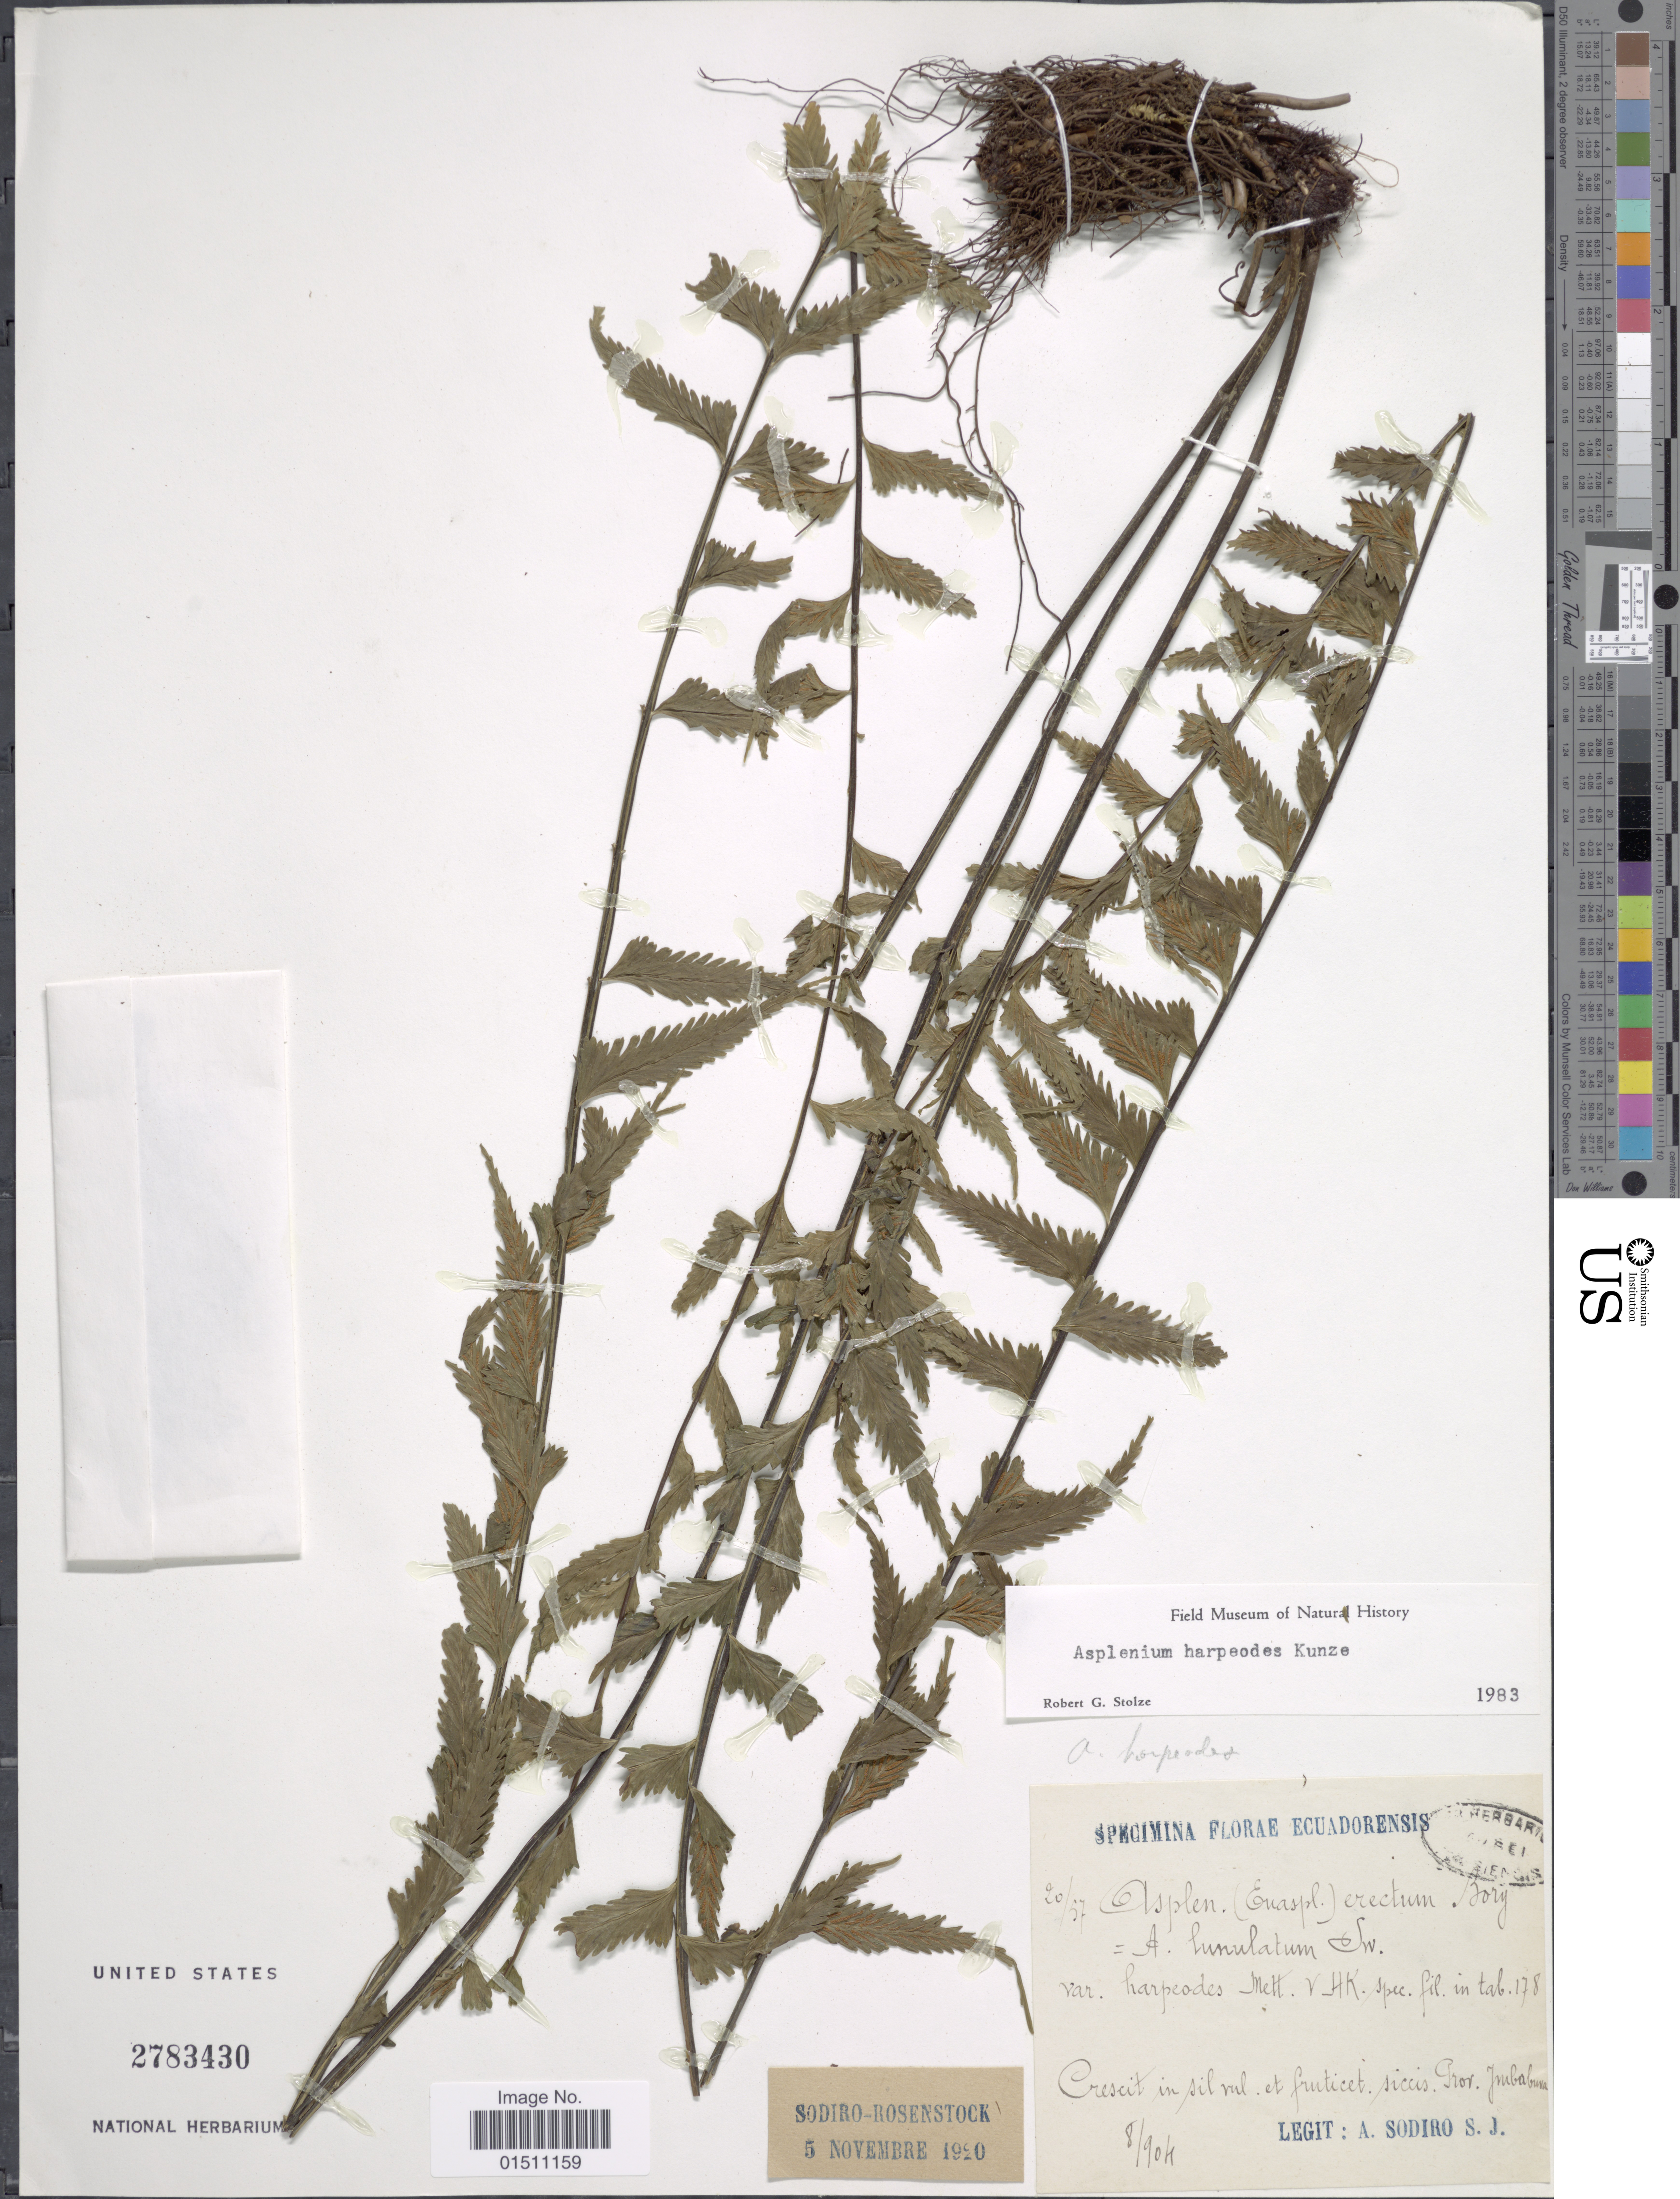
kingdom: Plantae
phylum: Tracheophyta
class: Polypodiopsida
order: Polypodiales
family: Aspleniaceae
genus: Asplenium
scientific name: Asplenium harpeodes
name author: Kunze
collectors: A. Sodiro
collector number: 20/57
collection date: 1904-08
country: Ecuador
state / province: Imbabura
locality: Ecaudorensis, Crescit in sil vul et fruticet. siccis.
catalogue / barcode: US 2783430